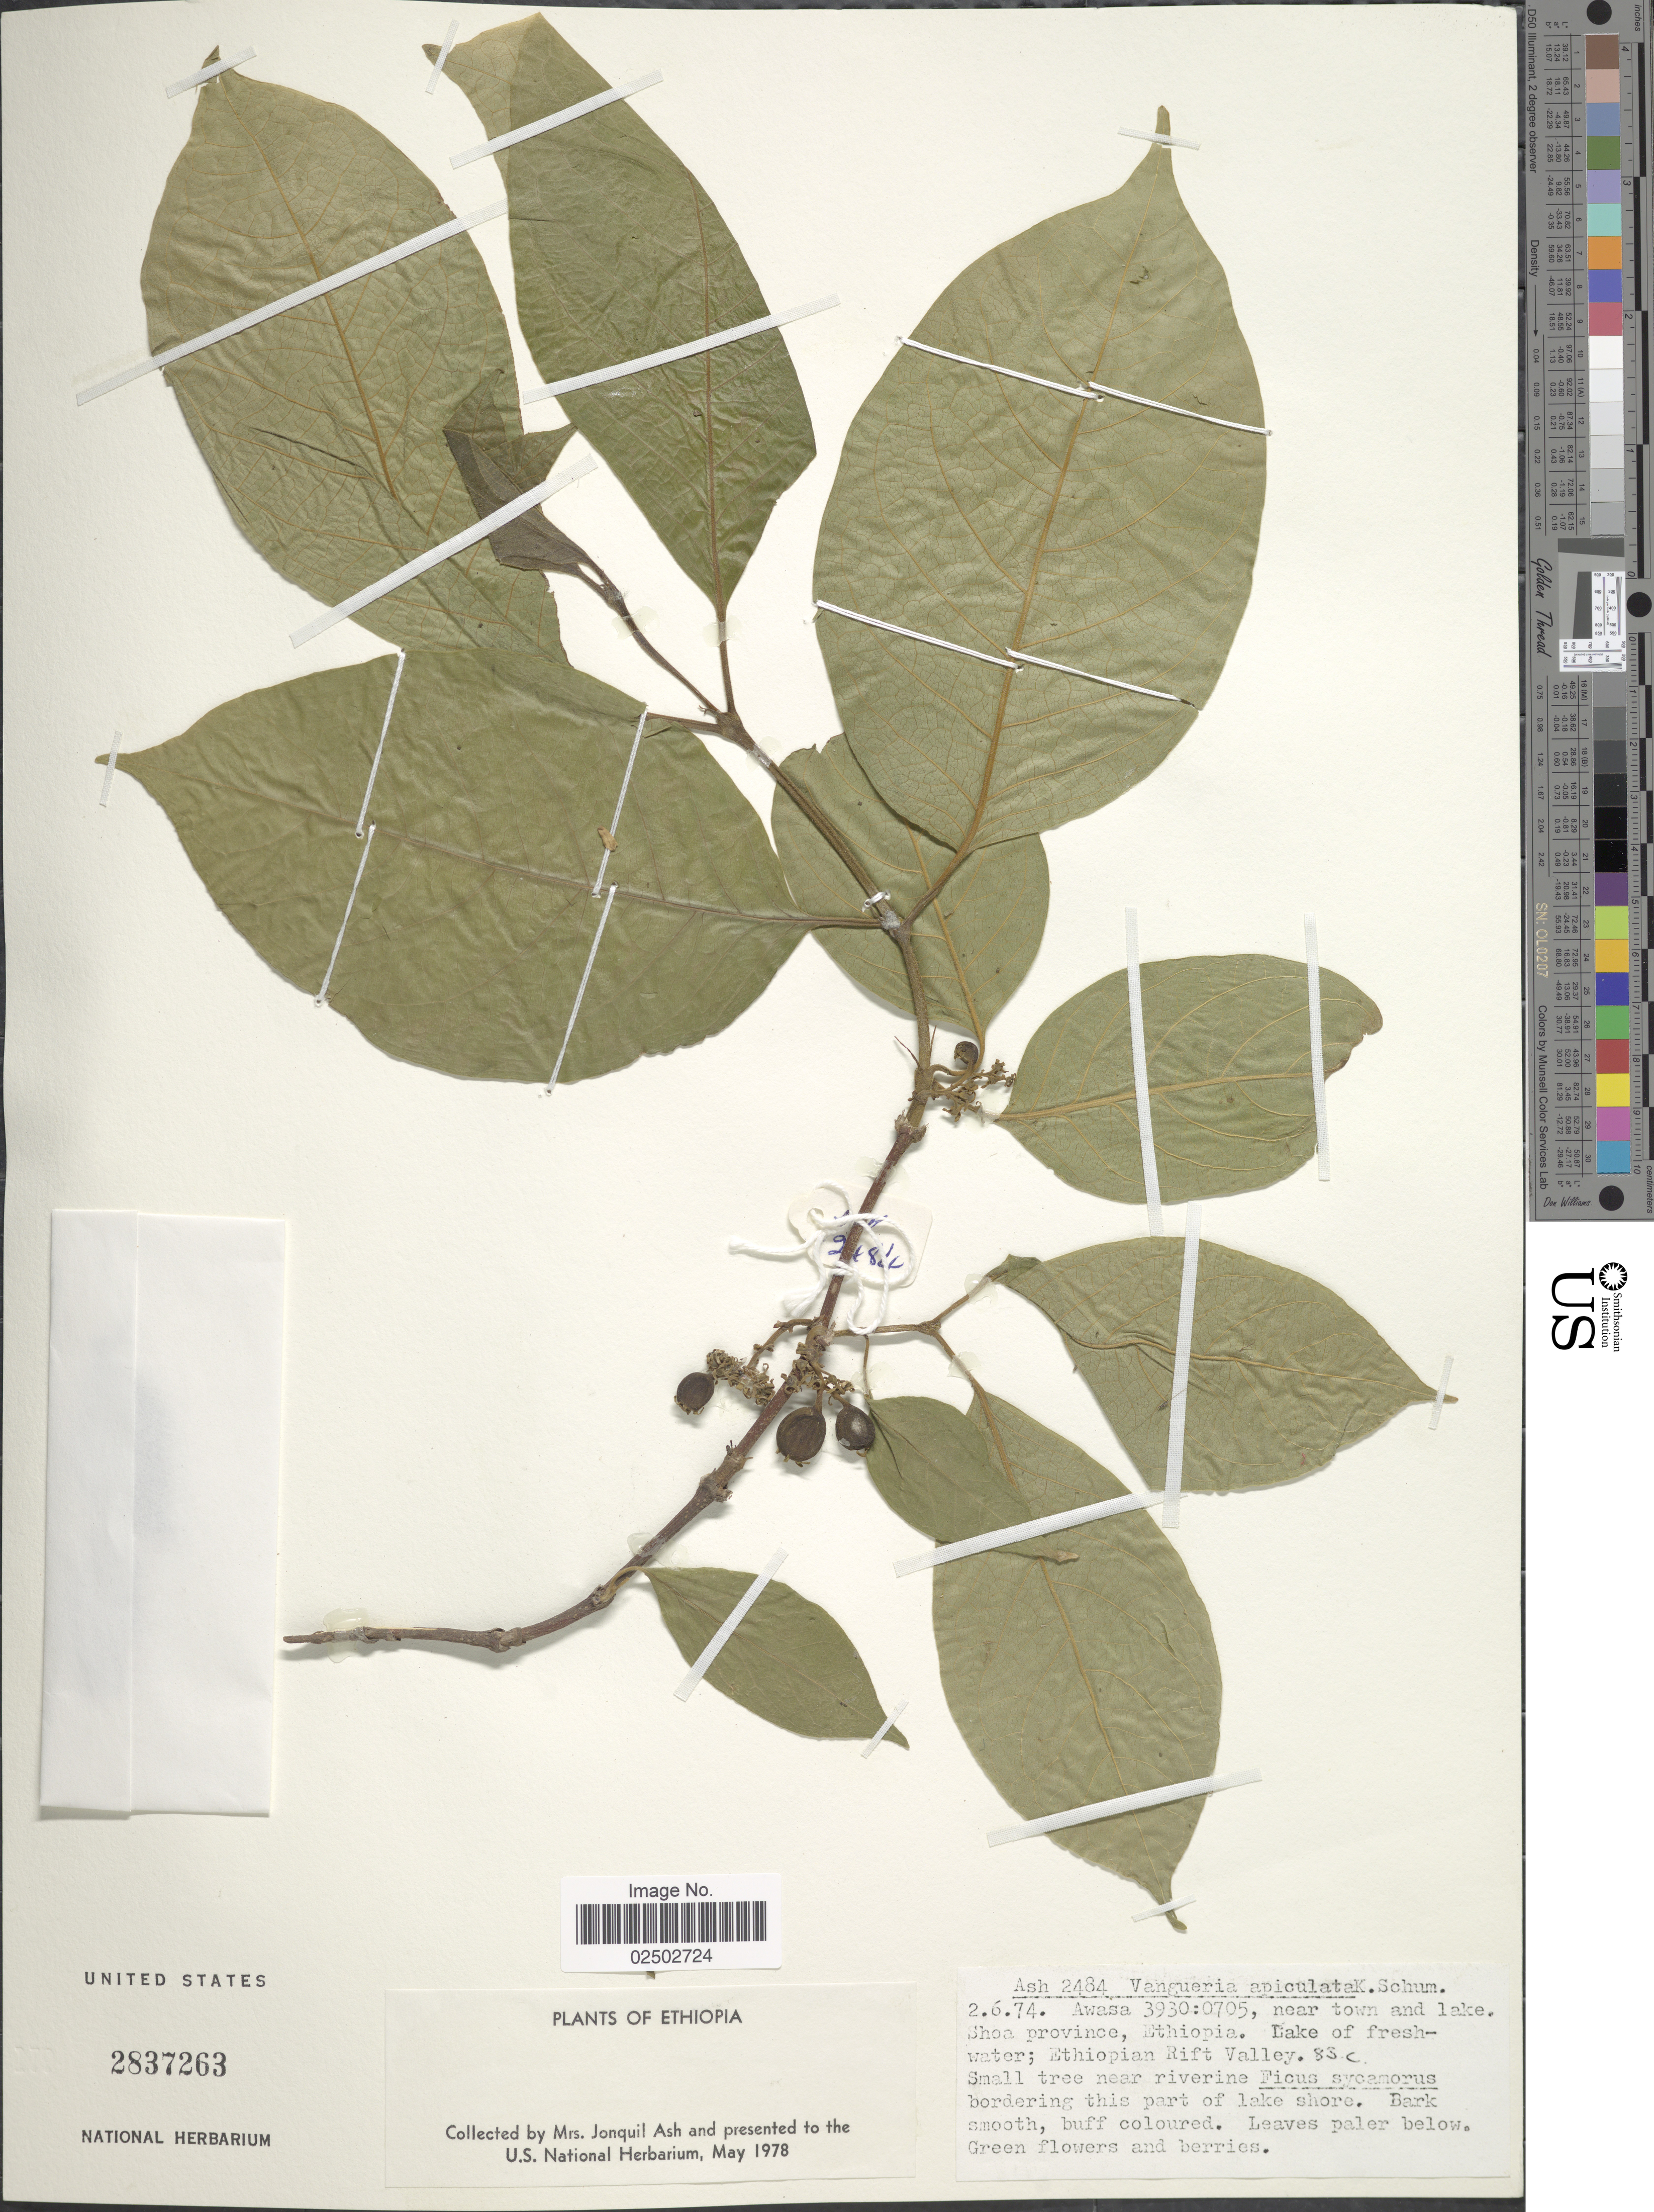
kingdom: Plantae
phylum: Tracheophyta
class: Magnoliopsida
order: Gentianales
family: Rubiaceae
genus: Vangueria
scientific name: Vangueria apiculata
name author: K. Schum.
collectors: J. Ash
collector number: Ash 2484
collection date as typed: Transcribed d/m/y: 2/6/74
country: Ethiopia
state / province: Sidama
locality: Awasa 3930:0705, near town and lake, Shoa Province, Lake of freshwater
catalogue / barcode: US 2837263